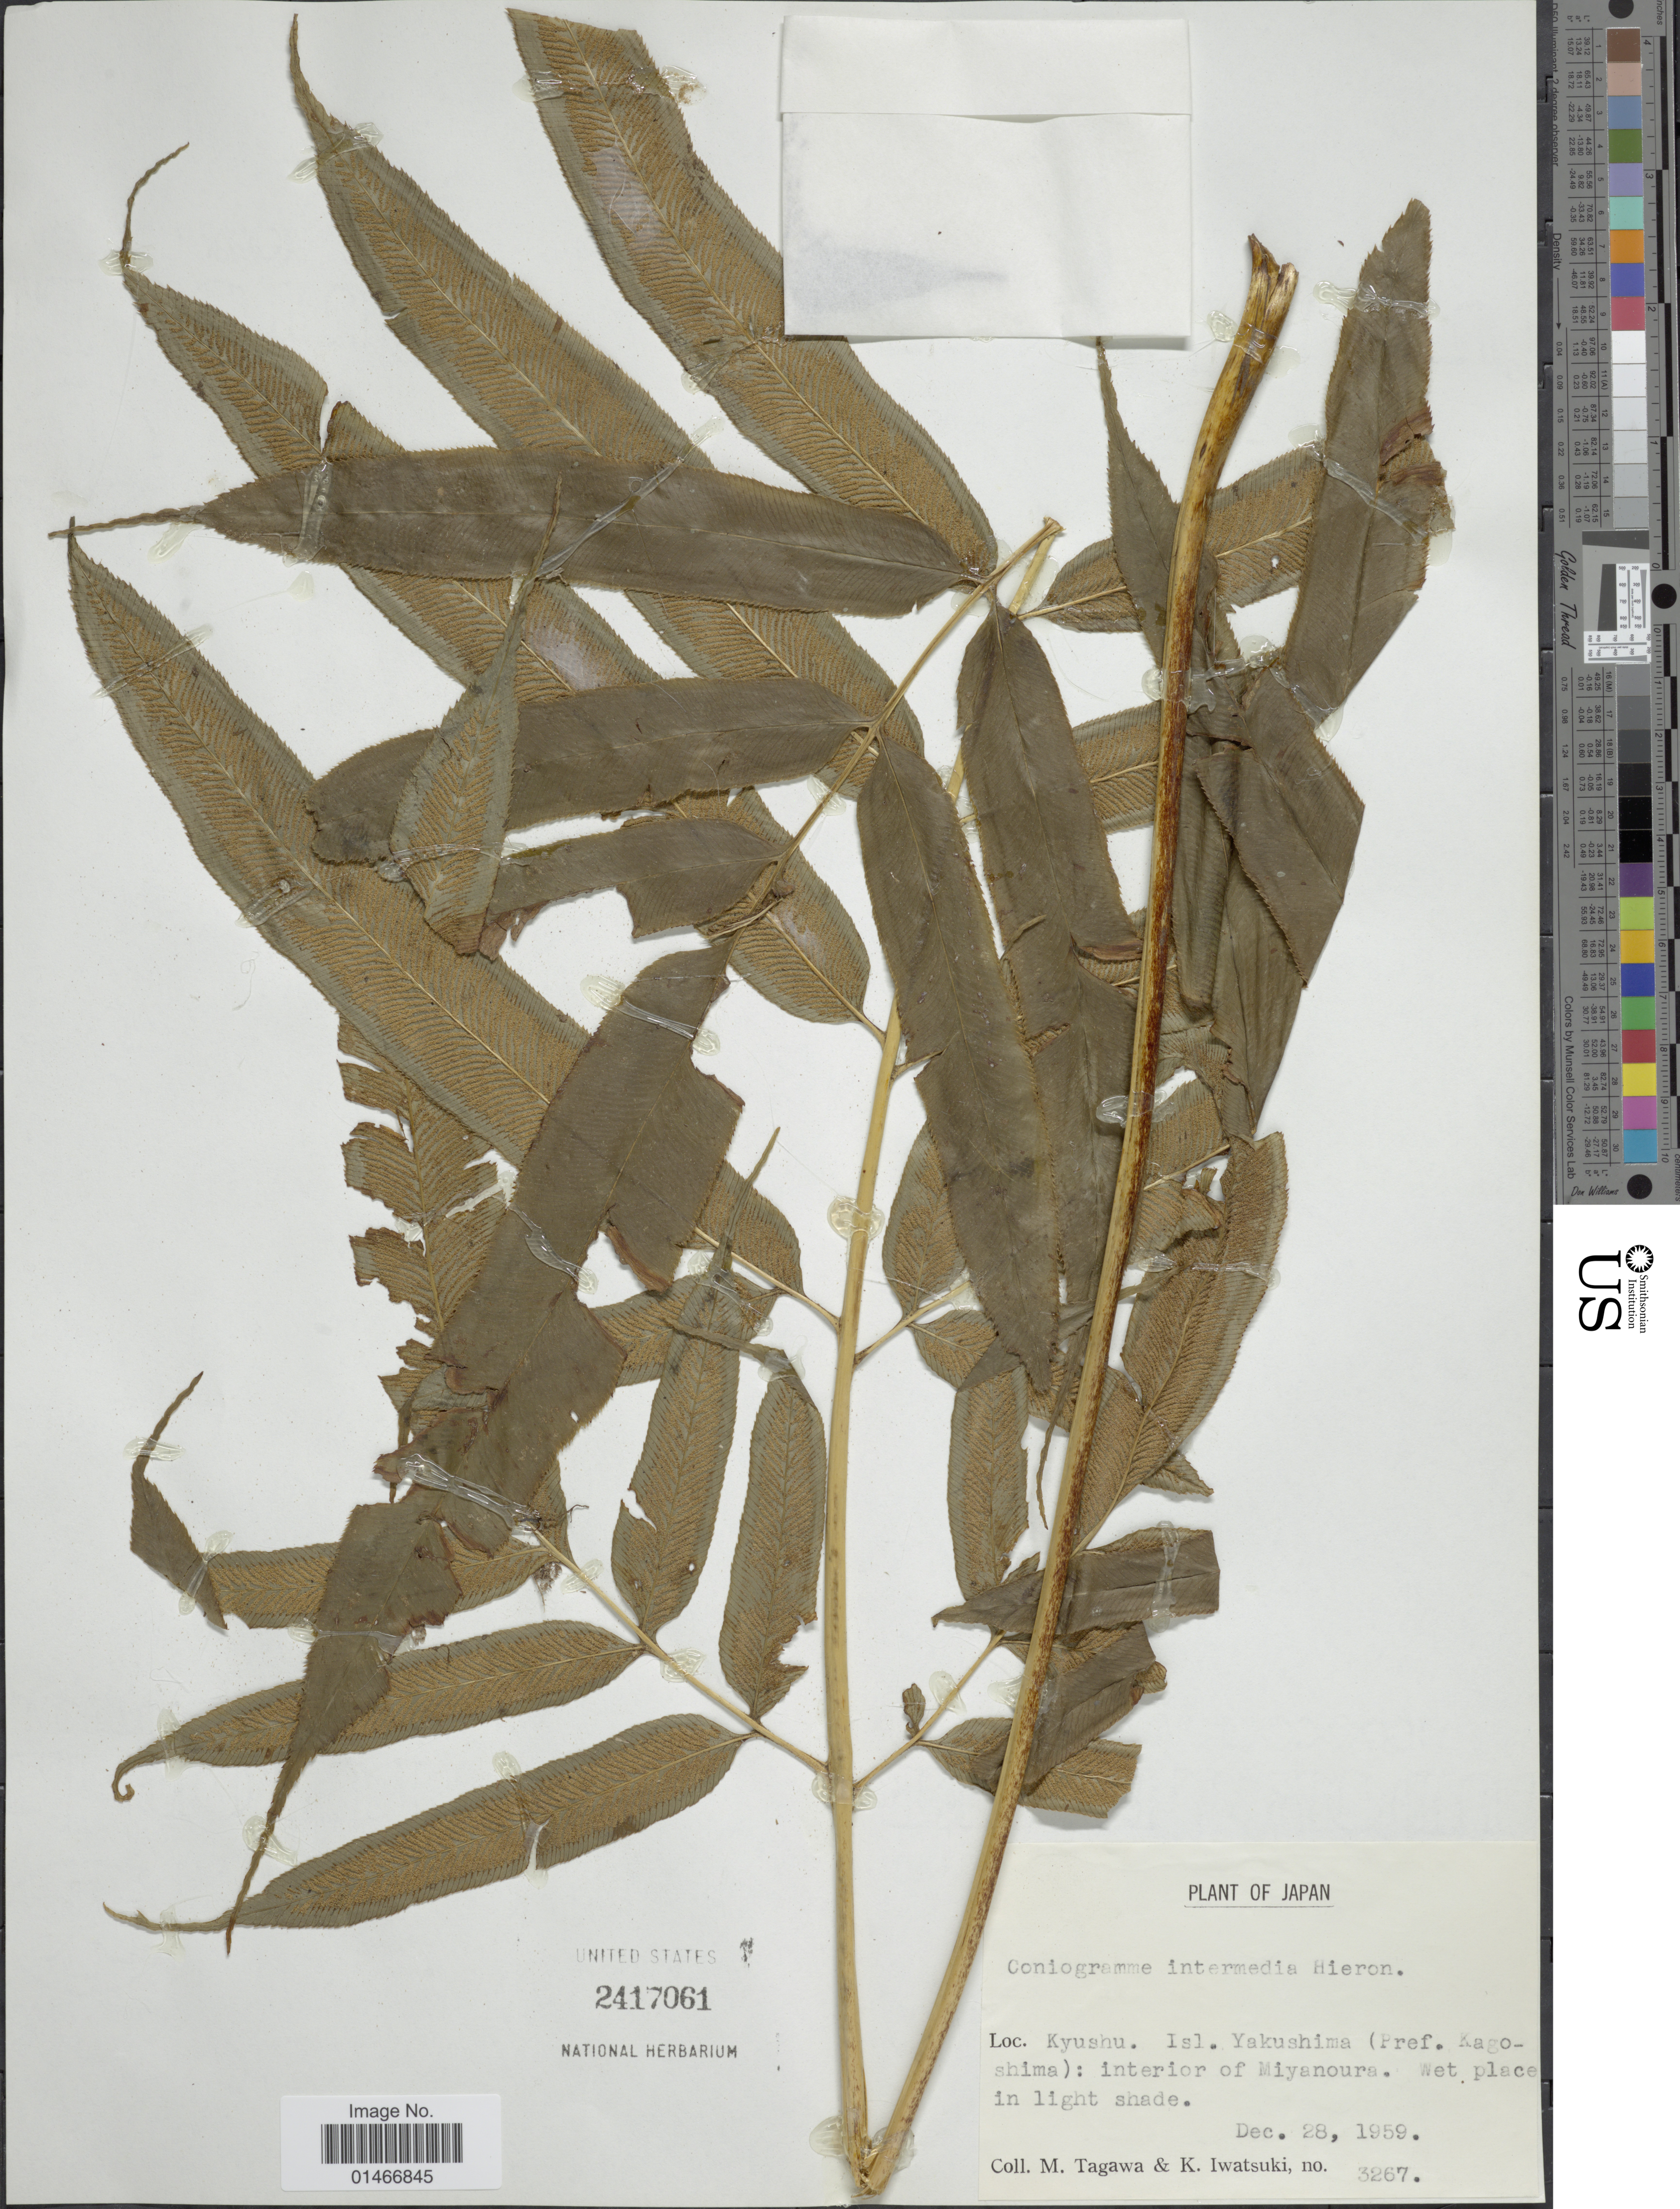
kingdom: Plantae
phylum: Tracheophyta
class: Polypodiopsida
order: Polypodiales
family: Pteridaceae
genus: Coniogramme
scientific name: Coniogramme intermedia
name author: Hieron.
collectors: M. Tagawa & K. Iwatsuki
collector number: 3267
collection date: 1959-12-28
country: Japan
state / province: Kagosima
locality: Kyushu. Isl. Yakushima (Pref. Kagoshima): interior of Miyanoura.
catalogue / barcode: US 2417061